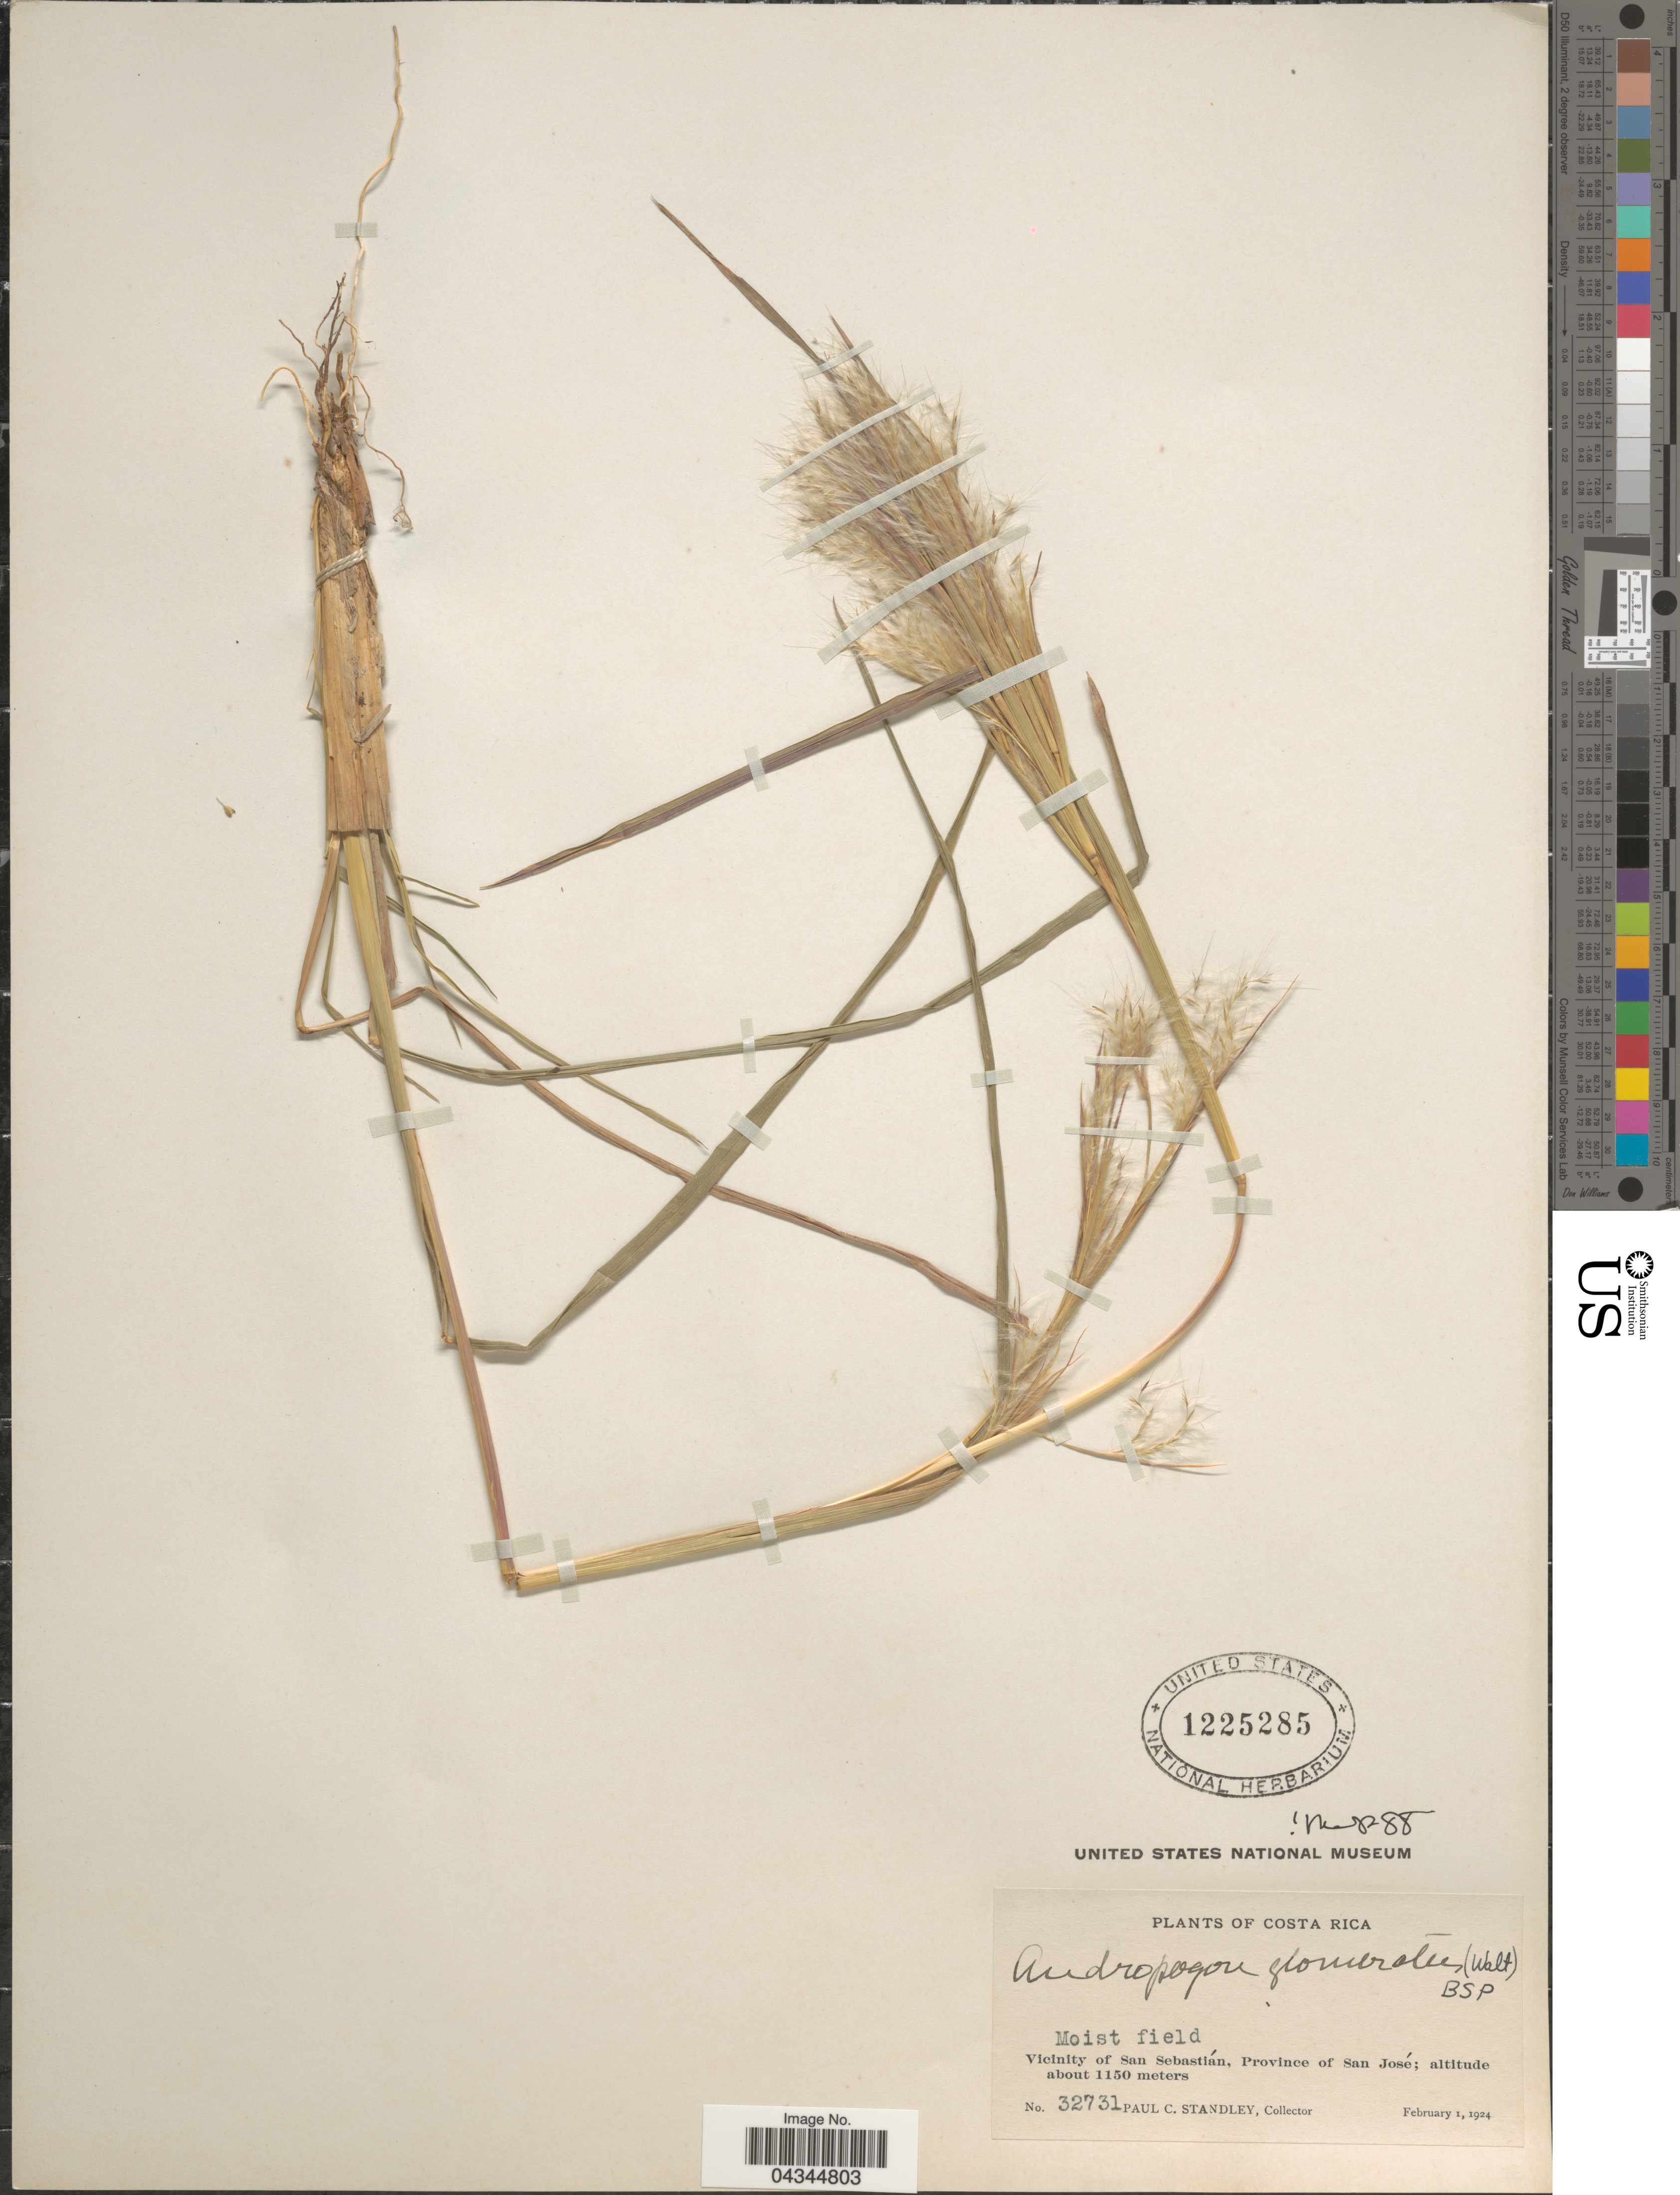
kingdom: Plantae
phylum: Tracheophyta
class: Liliopsida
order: Poales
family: Poaceae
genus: Andropogon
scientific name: Andropogon glomeratus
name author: (Walter) Britton et al.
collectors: P. C. Standley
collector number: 32731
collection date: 1924-02-01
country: Costa Rica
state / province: San José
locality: Moist field. Vicinity of San Sebastián.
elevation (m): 1150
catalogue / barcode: US 1225285